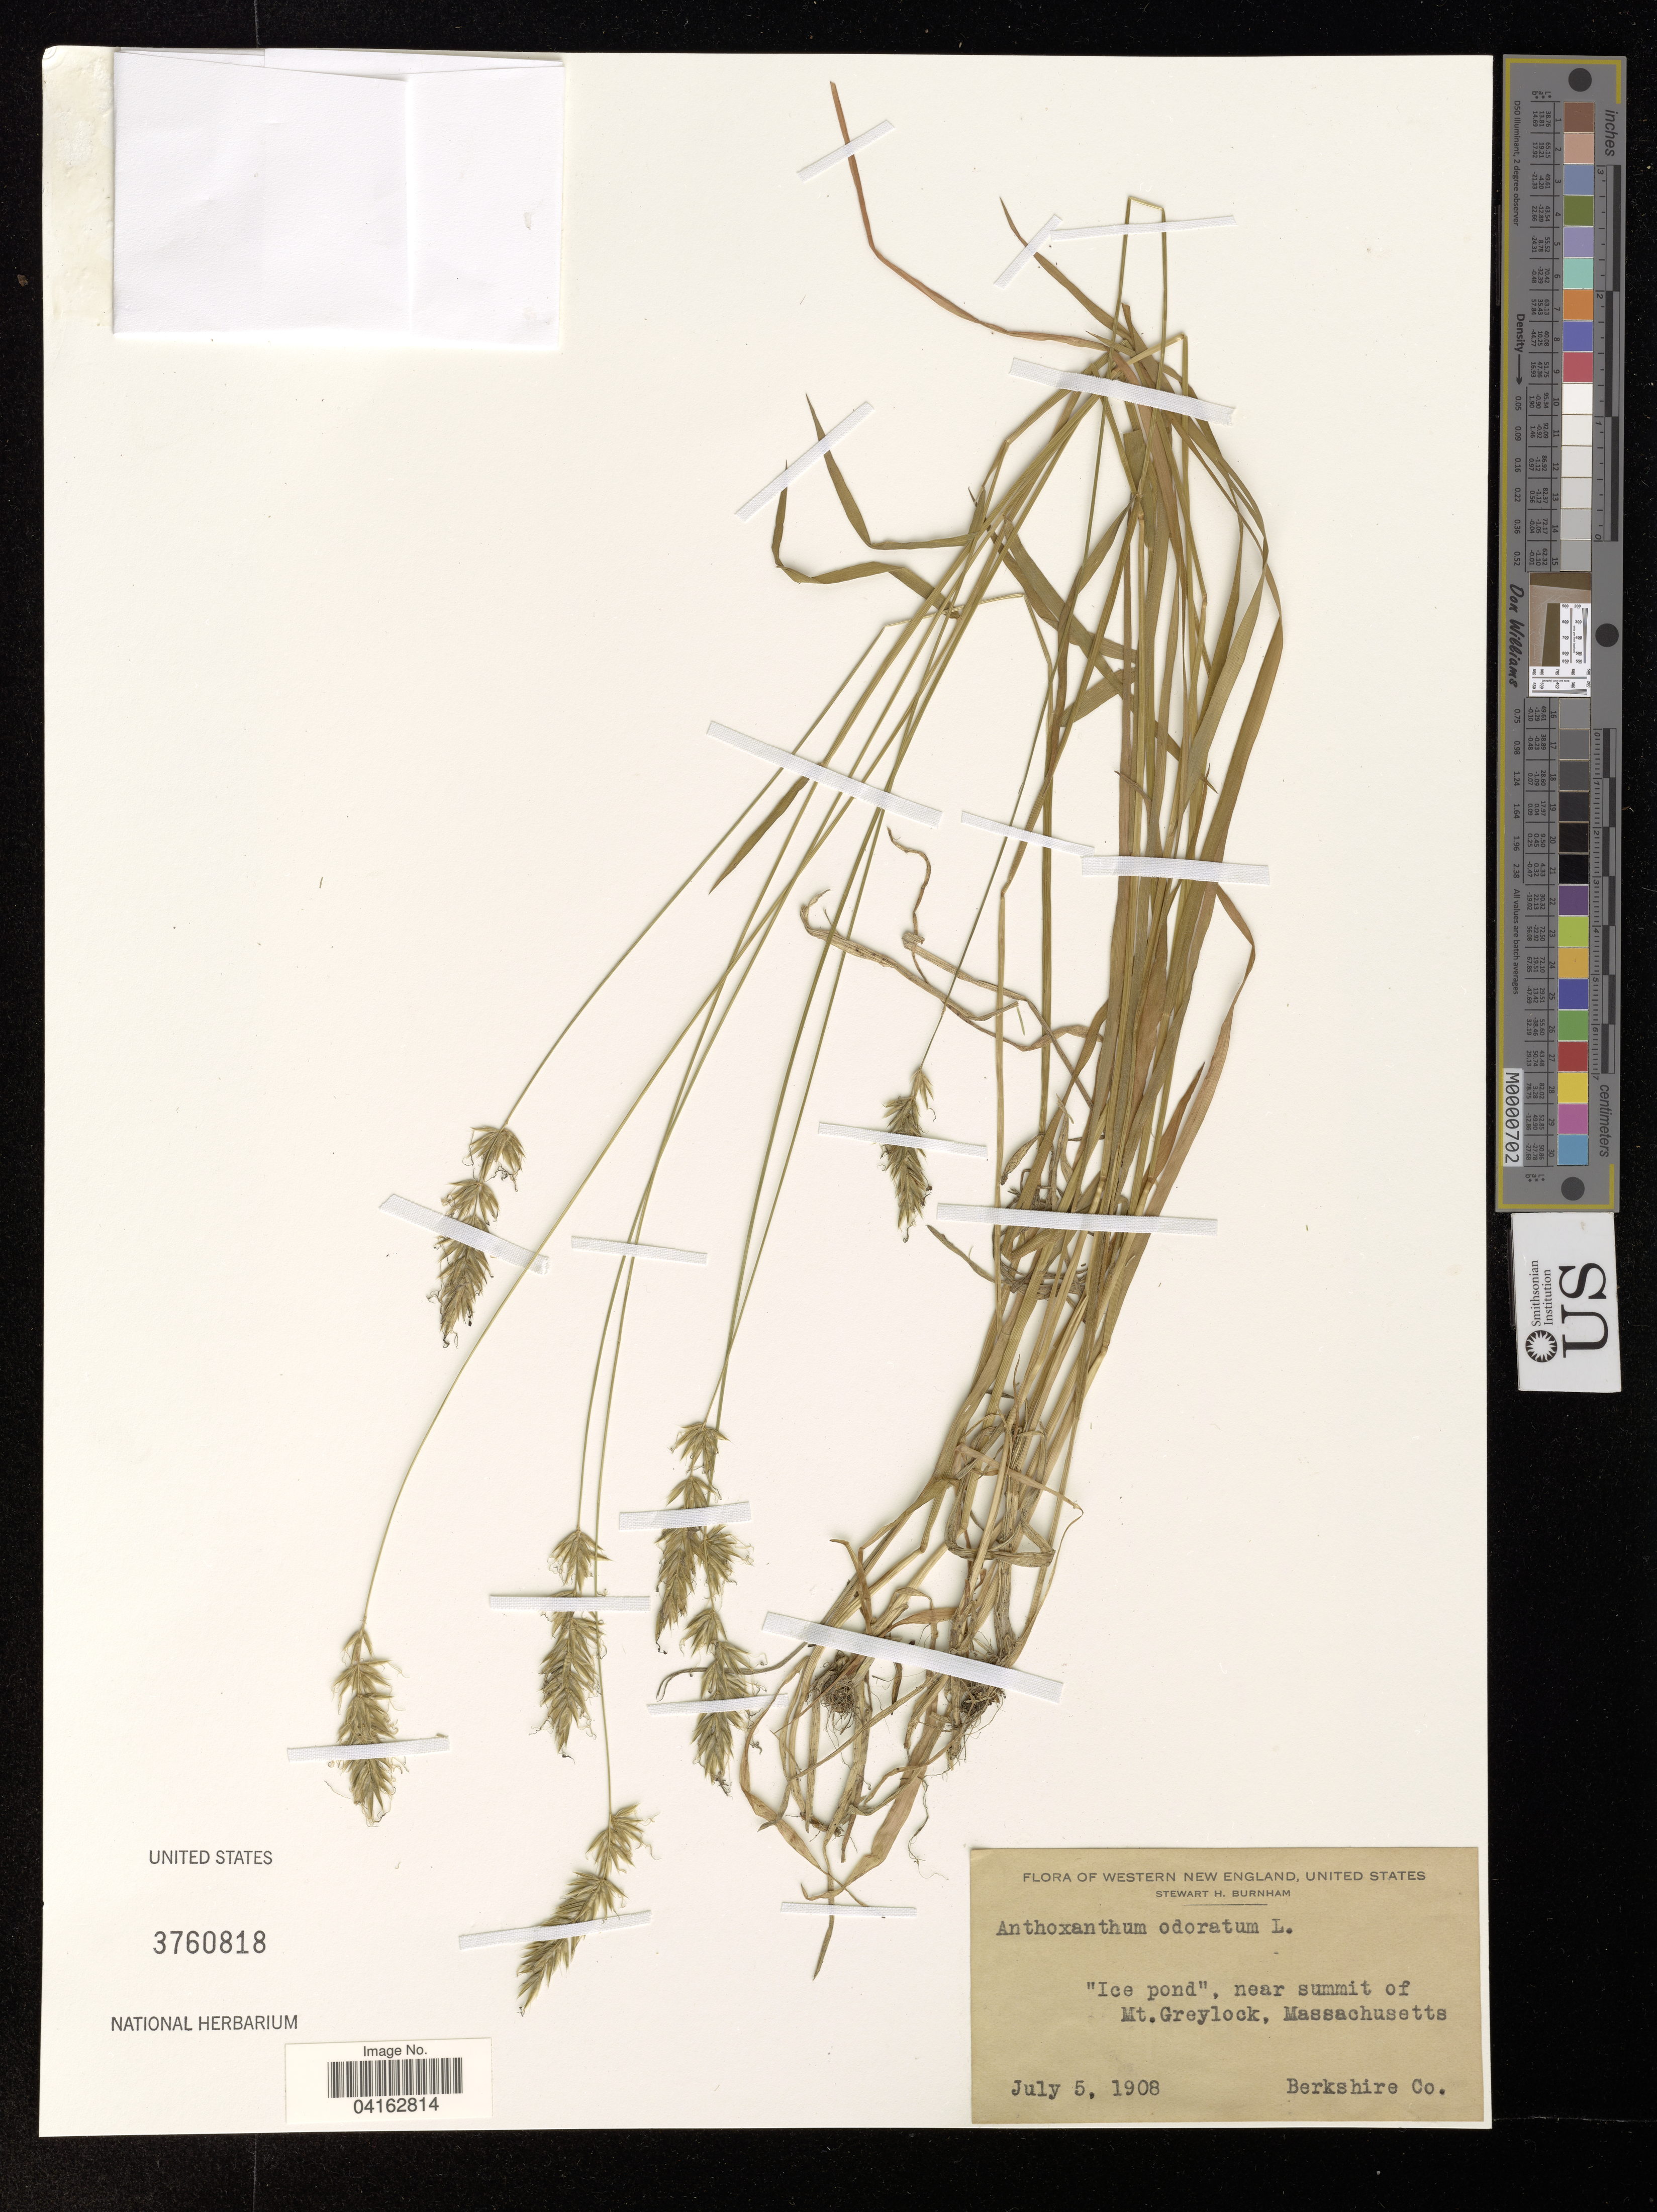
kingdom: Plantae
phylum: Tracheophyta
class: Liliopsida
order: Poales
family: Poaceae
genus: Anthoxanthum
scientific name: Anthoxanthum odoratum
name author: L.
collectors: S. Burnham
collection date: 1908-07-05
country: United States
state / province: Massachusetts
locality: Western New England. Near summit of Mt. Greylock. Berkshire Co.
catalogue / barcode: US 3760818